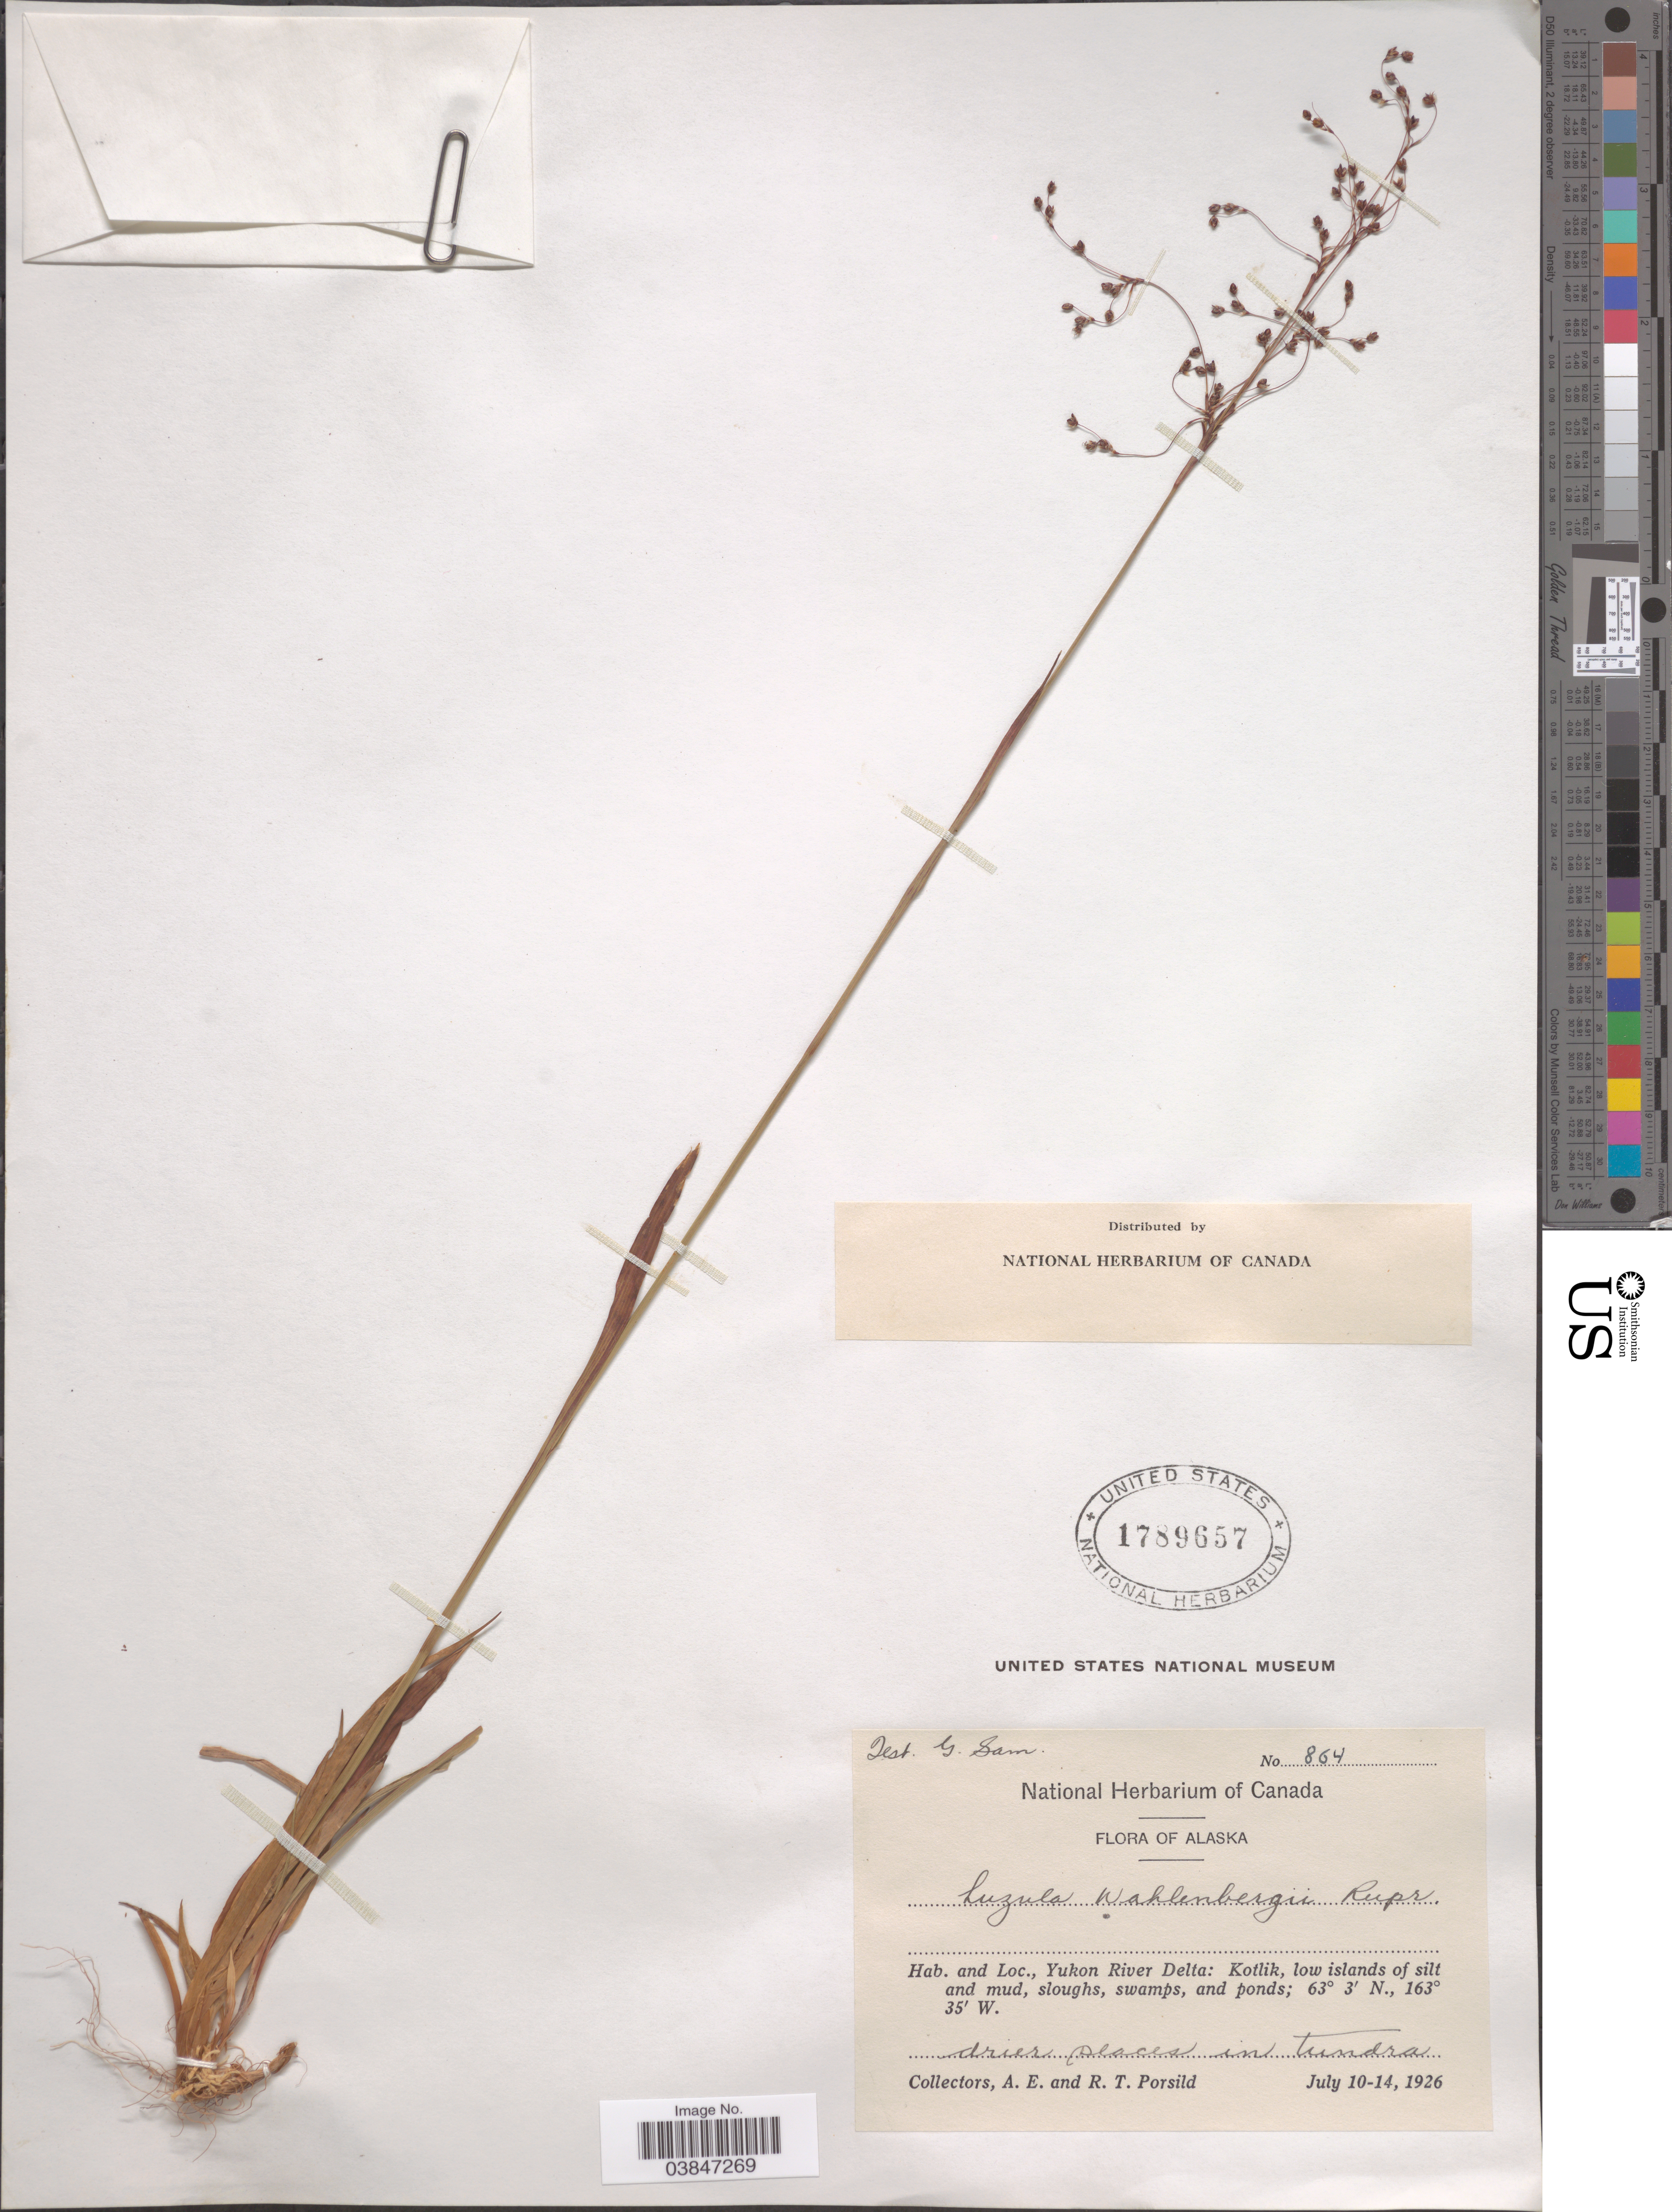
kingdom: Plantae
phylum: Tracheophyta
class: Liliopsida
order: Poales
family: Juncaceae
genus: Luzula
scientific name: Luzula wahlenbergii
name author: Rupr.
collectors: A. E. Porsild & R. T. Porsild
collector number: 864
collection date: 1926-07-10/1926-07-14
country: United States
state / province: Alaska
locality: Yukon River Delta: Kotlik, low islands of silt and mud, sloughs, swamps, and ponds.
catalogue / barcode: US 1789657